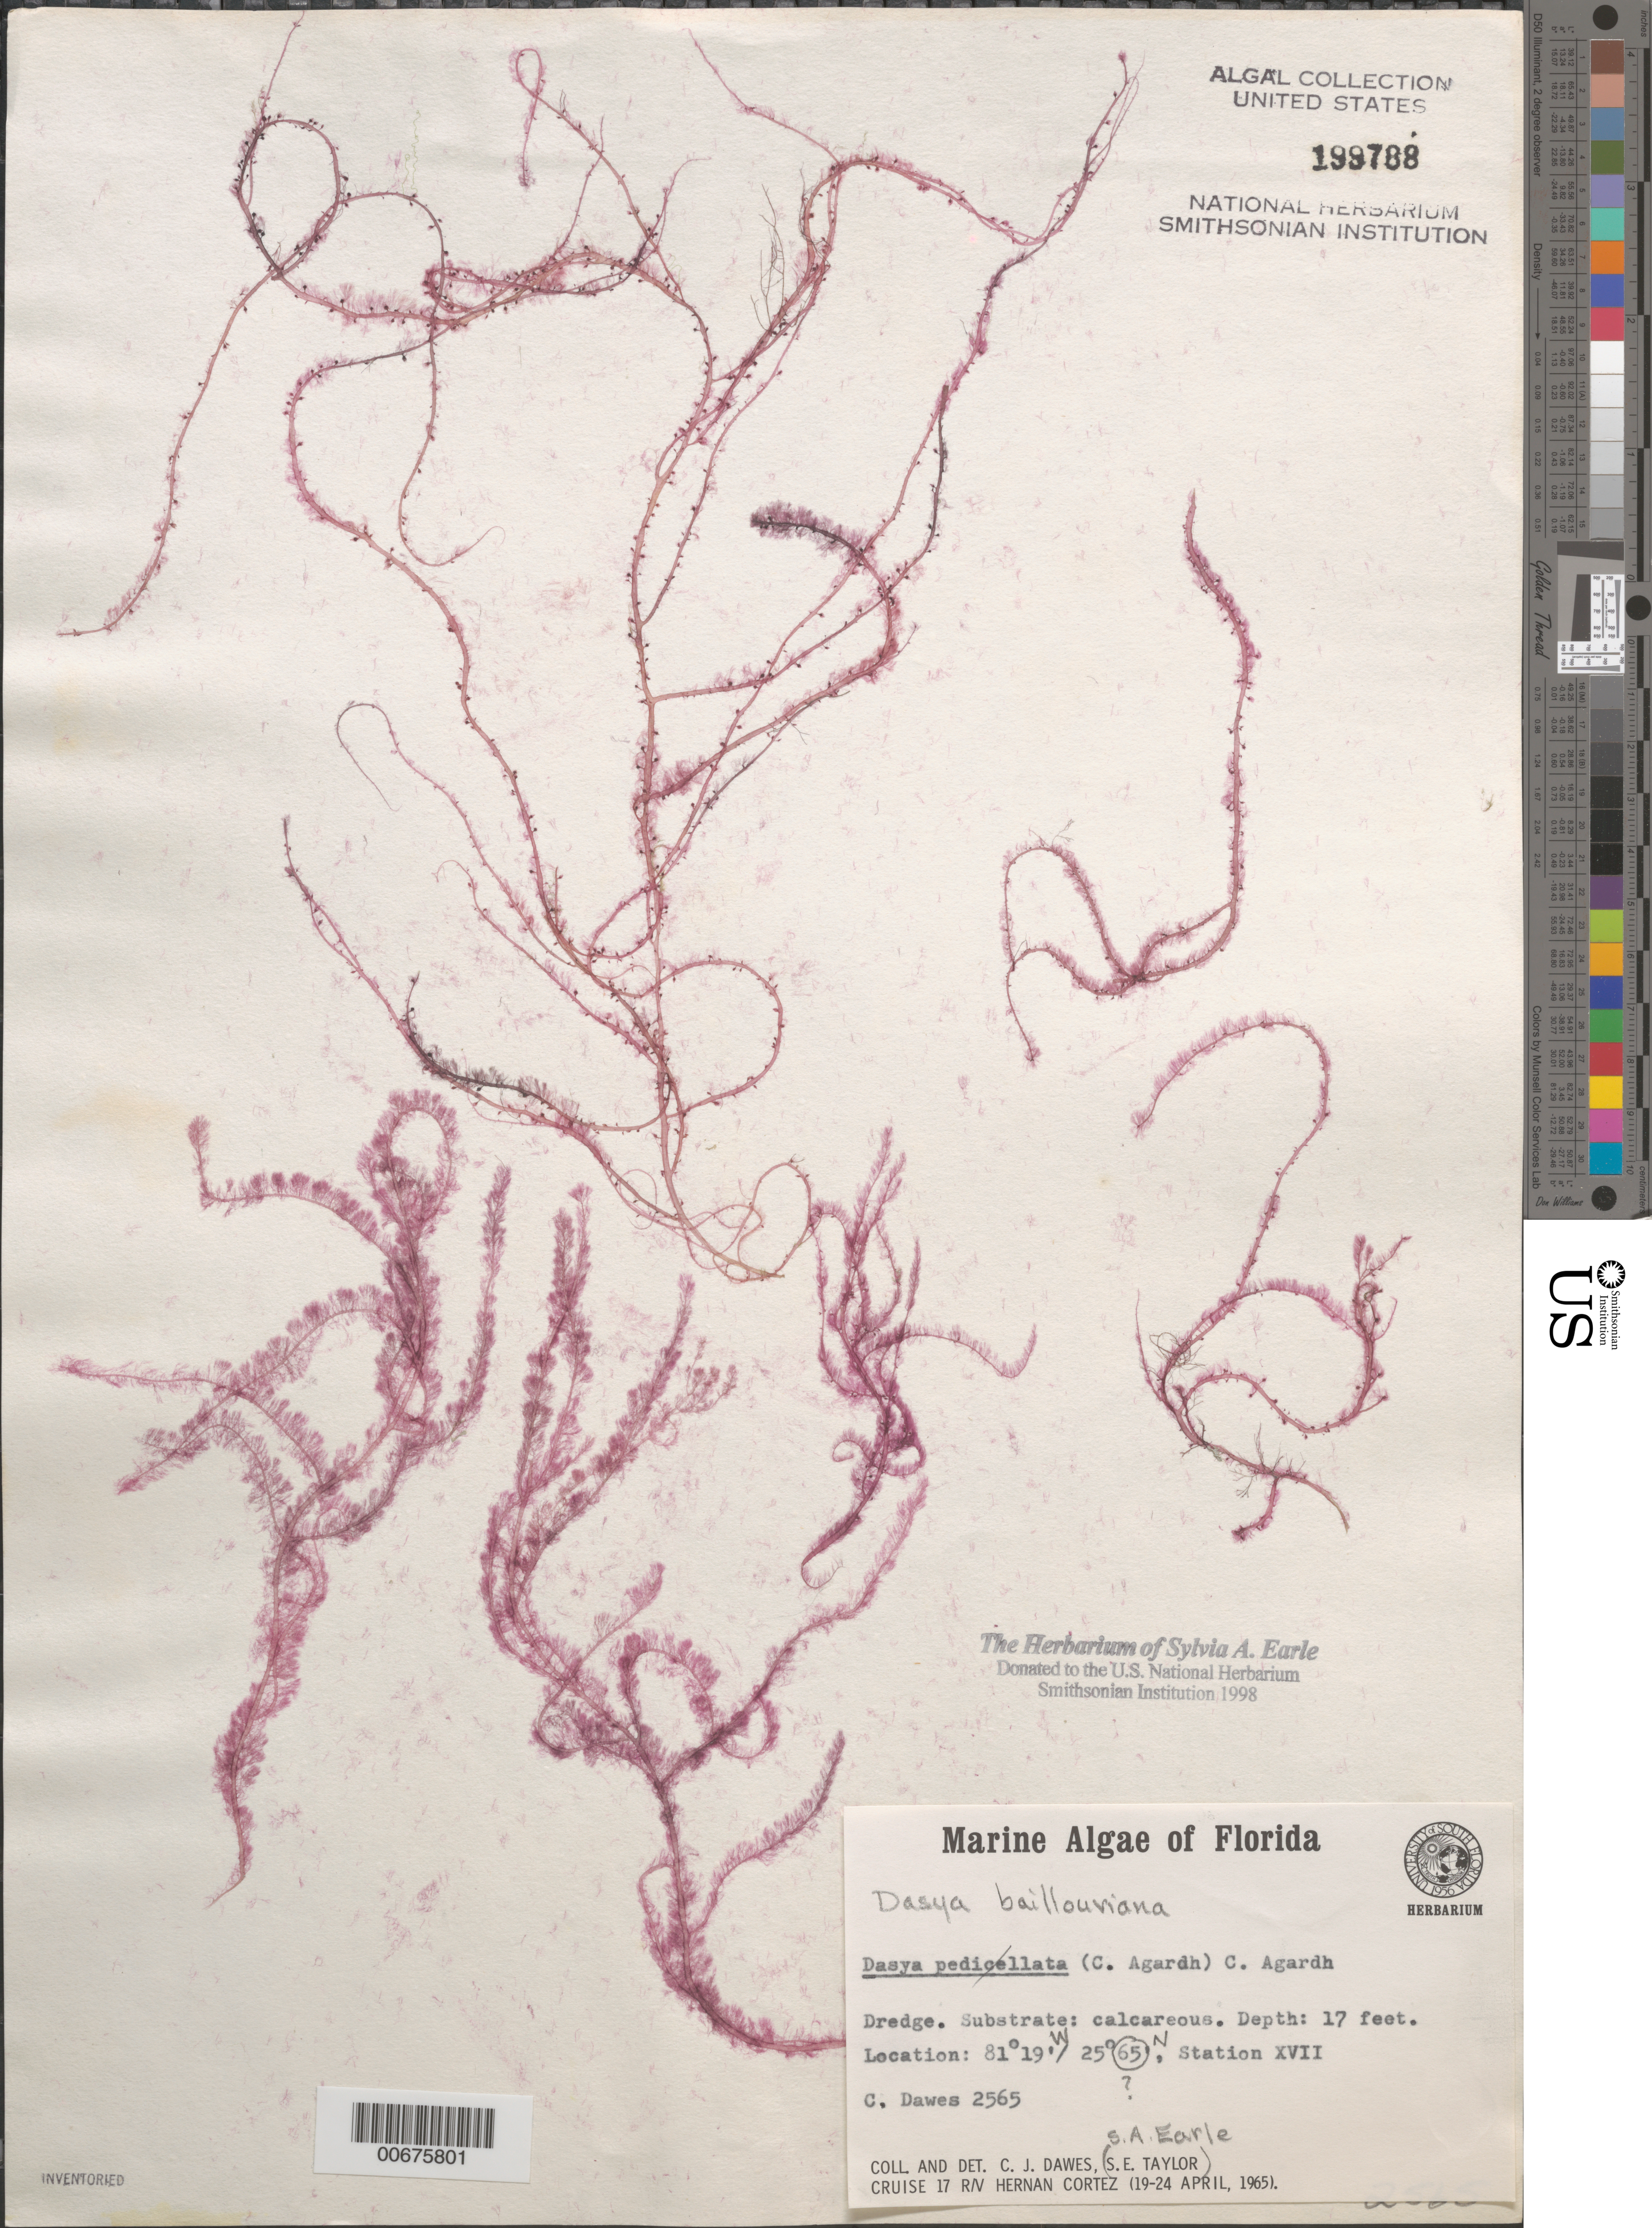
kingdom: Plantae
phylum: Rhodophyta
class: Florideophyceae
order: Ceramiales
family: Dasyaceae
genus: Dasya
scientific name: Dasya pedicellata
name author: (C. Agardh) C. Agardh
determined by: Algae name updating Project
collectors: C. Dawes & S. A. Earle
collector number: CJD 2565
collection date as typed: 19 Apr 1965 to 24 Apr 1965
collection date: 1965-04-19/1965-04-24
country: United States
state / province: Florida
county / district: Collier County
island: Ten Thousand Islands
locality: Gulf of Mexico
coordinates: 25 65' N, 81 19' W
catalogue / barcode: US 199788